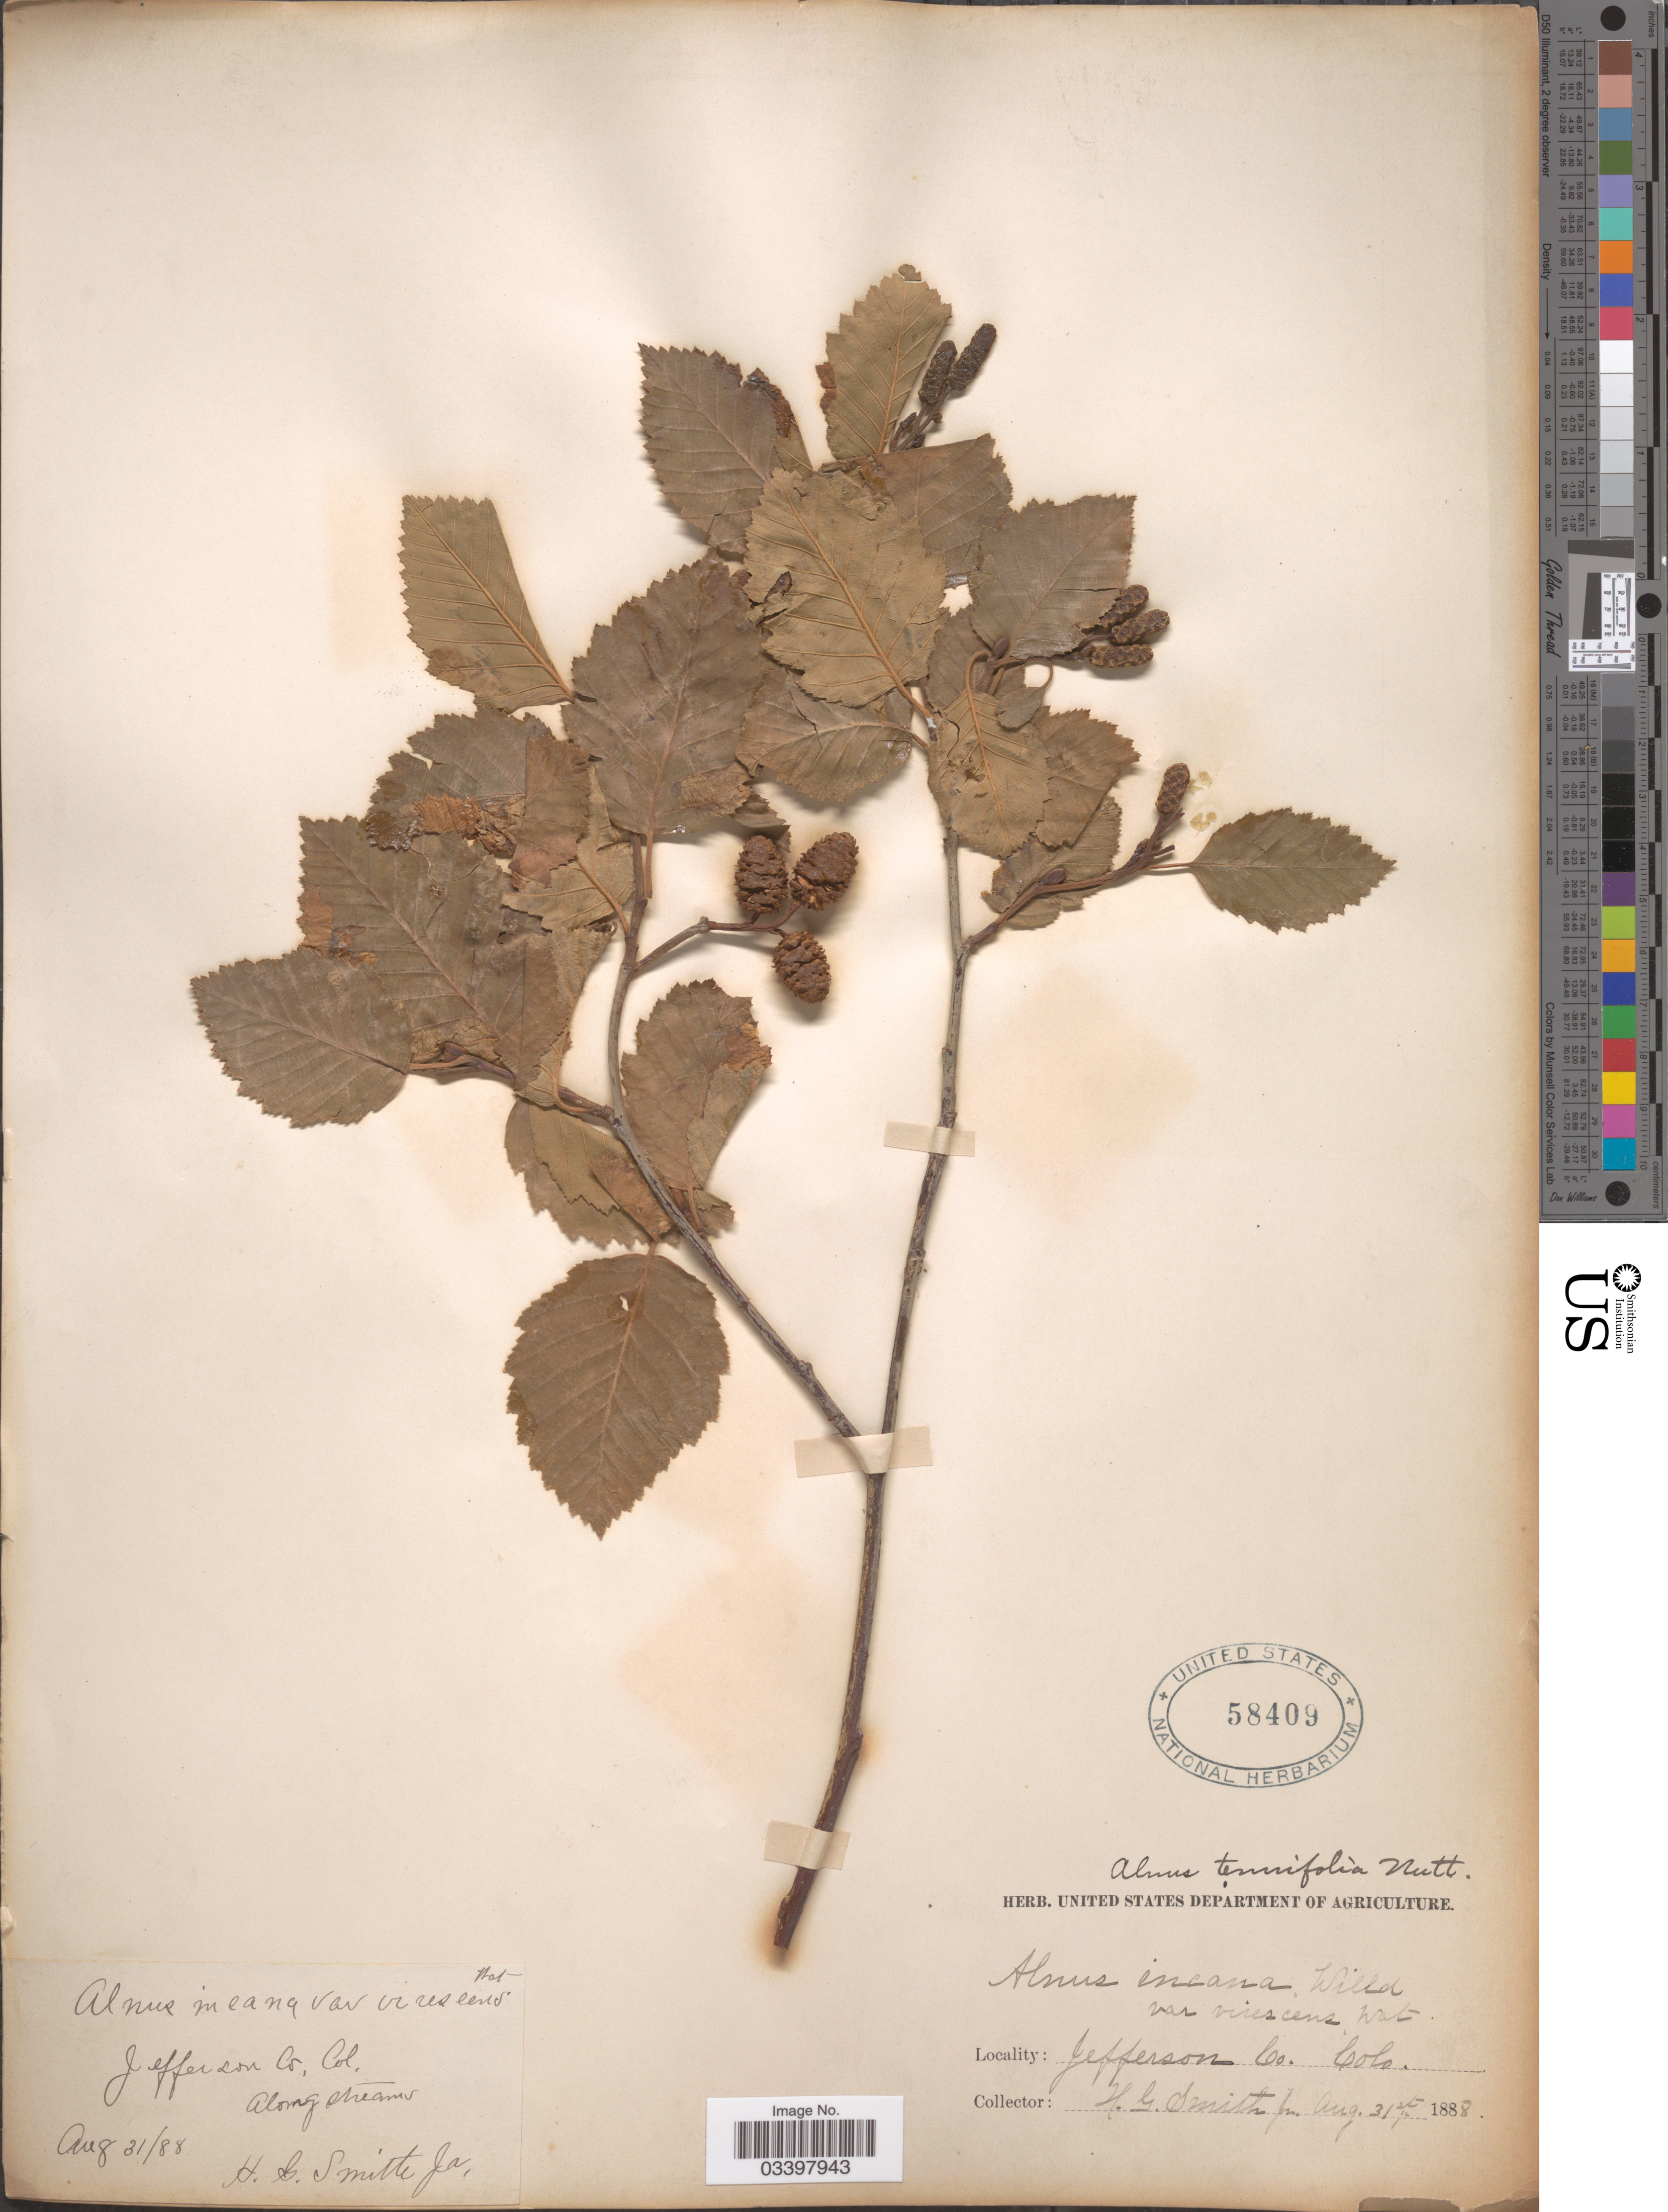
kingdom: Plantae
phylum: Tracheophyta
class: Magnoliopsida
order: Fagales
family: Betulaceae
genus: Alnus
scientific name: Alnus tenuifolia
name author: Nutt.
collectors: H. Smith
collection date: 1888-08-31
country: United States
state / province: Colorado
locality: Jefferson Co.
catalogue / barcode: US 58409